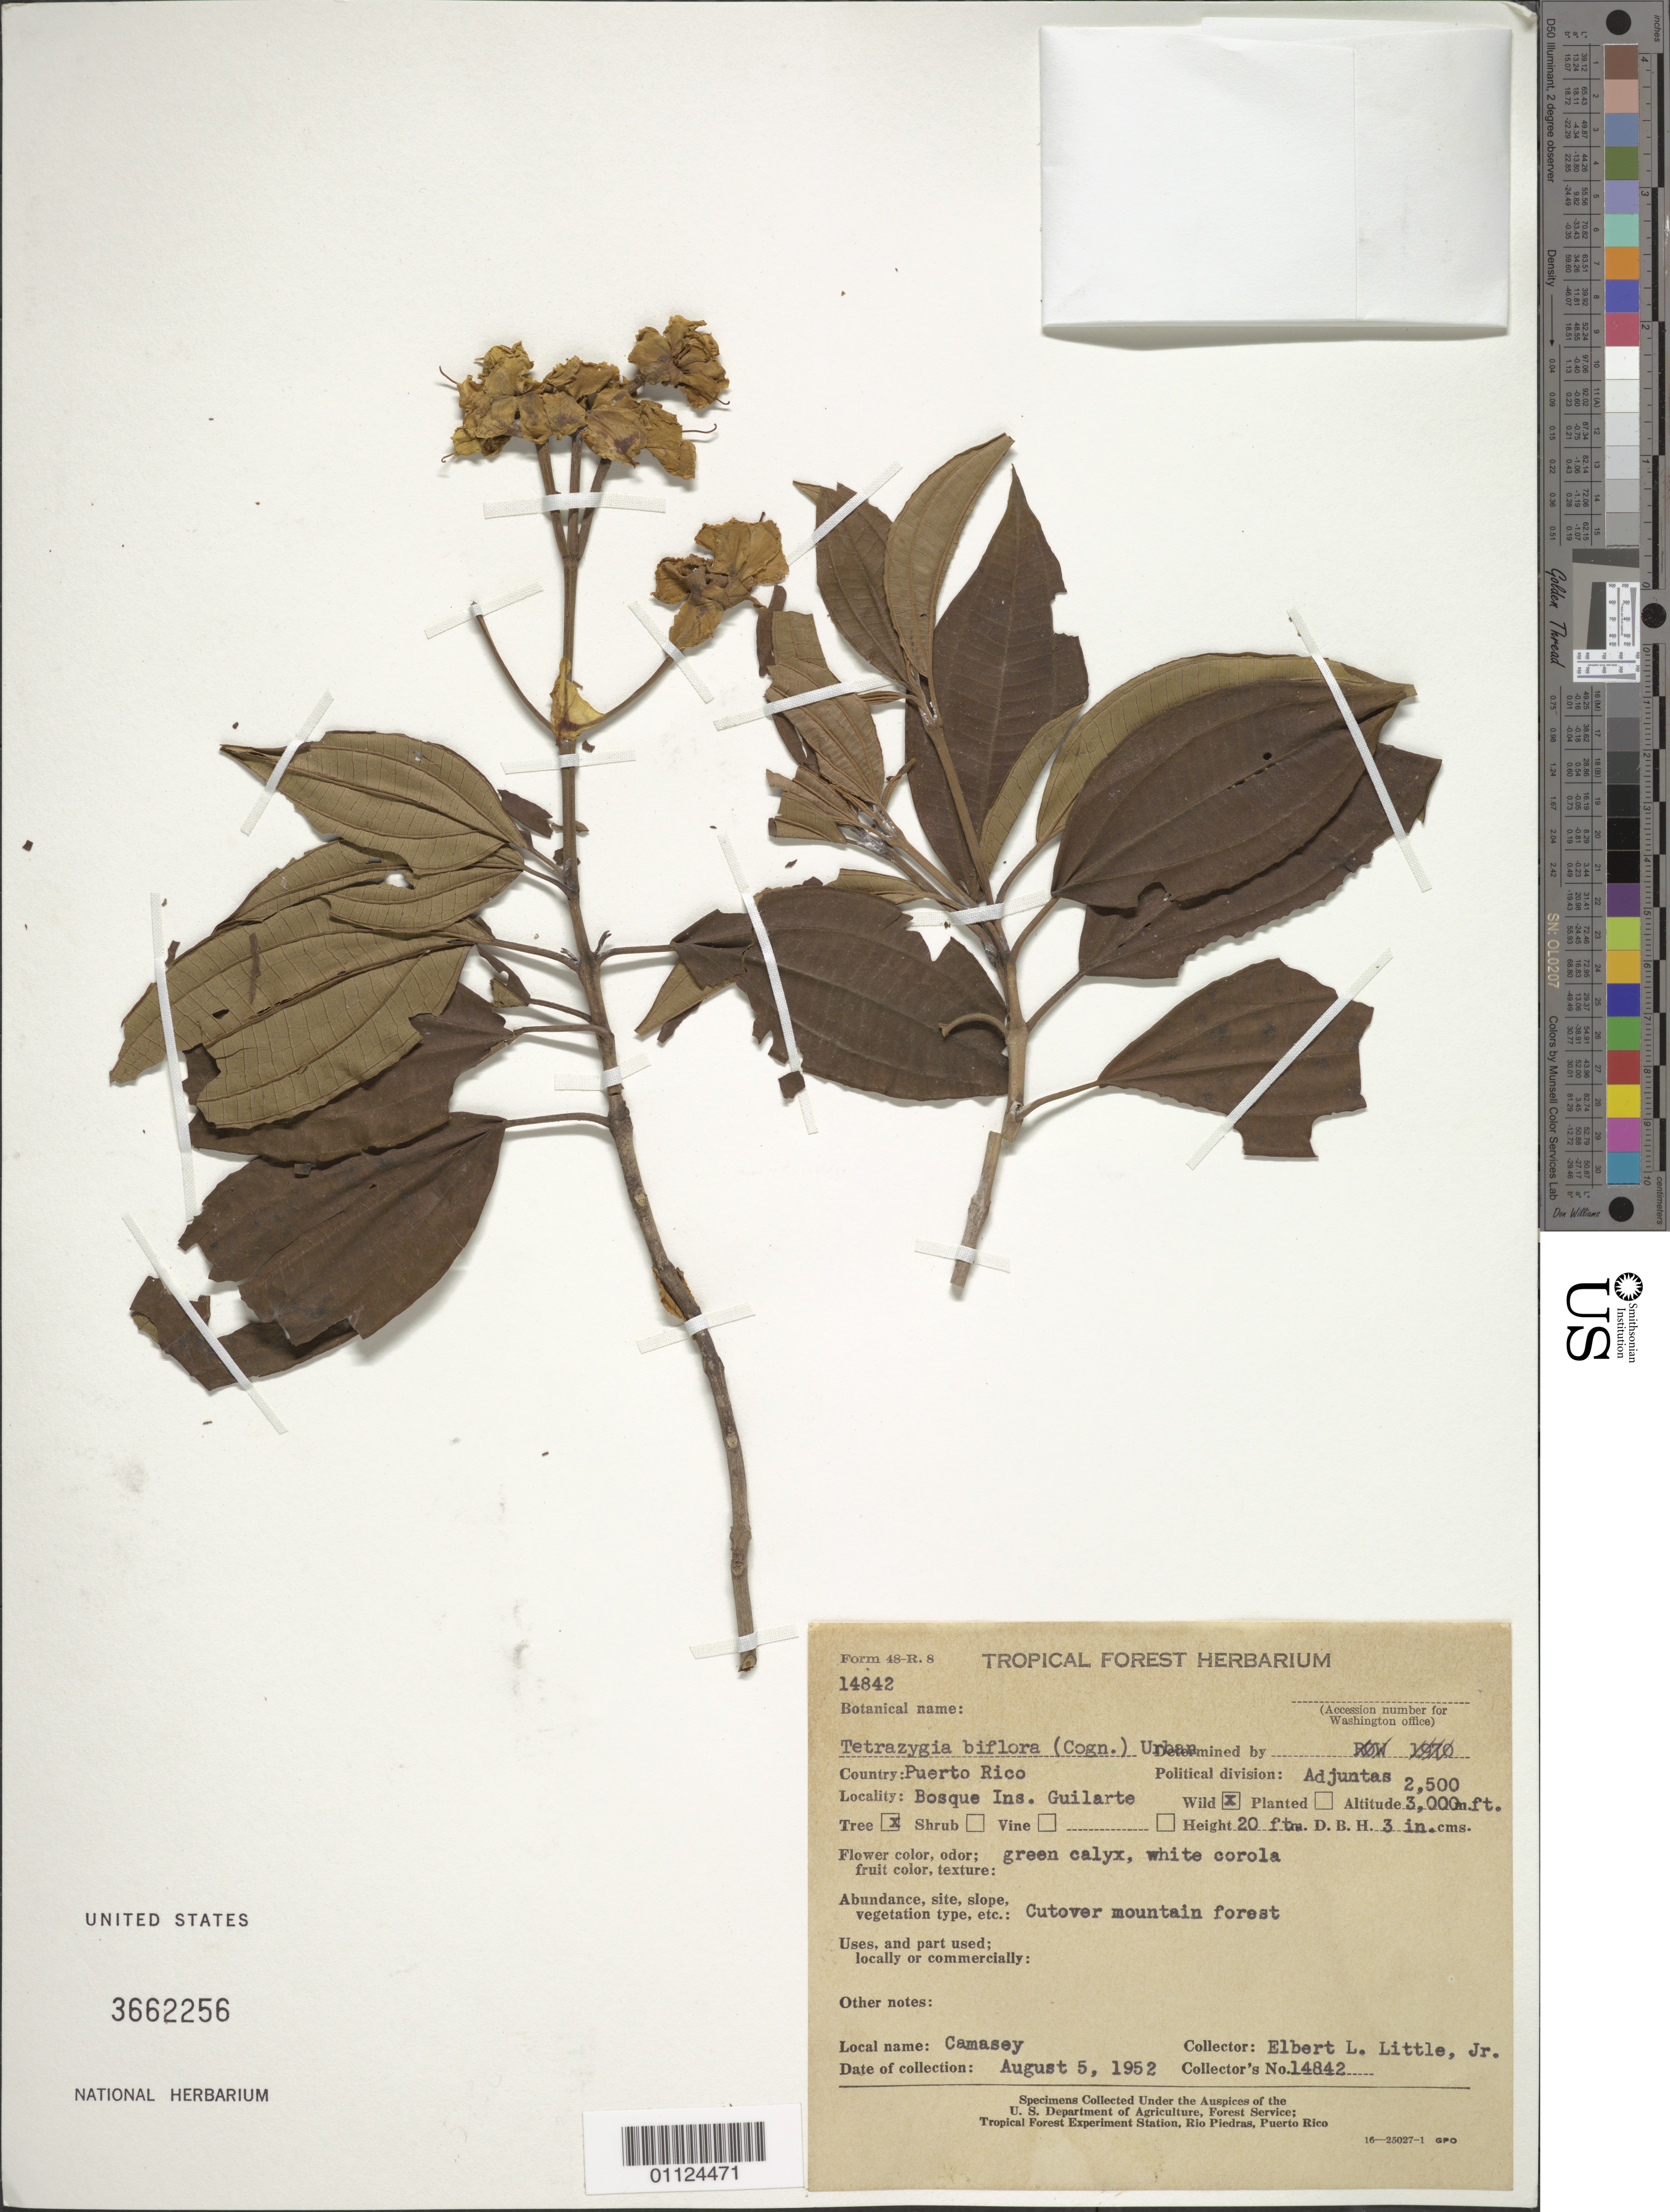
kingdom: Plantae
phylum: Tracheophyta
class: Magnoliopsida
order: Myrtales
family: Melastomataceae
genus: Tetrazygia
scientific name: Tetrazygia biflora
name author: (Cogn.) Urb.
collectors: E. L. Little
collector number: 14842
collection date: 1952-08-05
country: Puerto Rico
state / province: Adjuntas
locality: Bosque Ins. Guilarte.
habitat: Cut-over mountain forest.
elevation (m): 762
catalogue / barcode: US 3662256